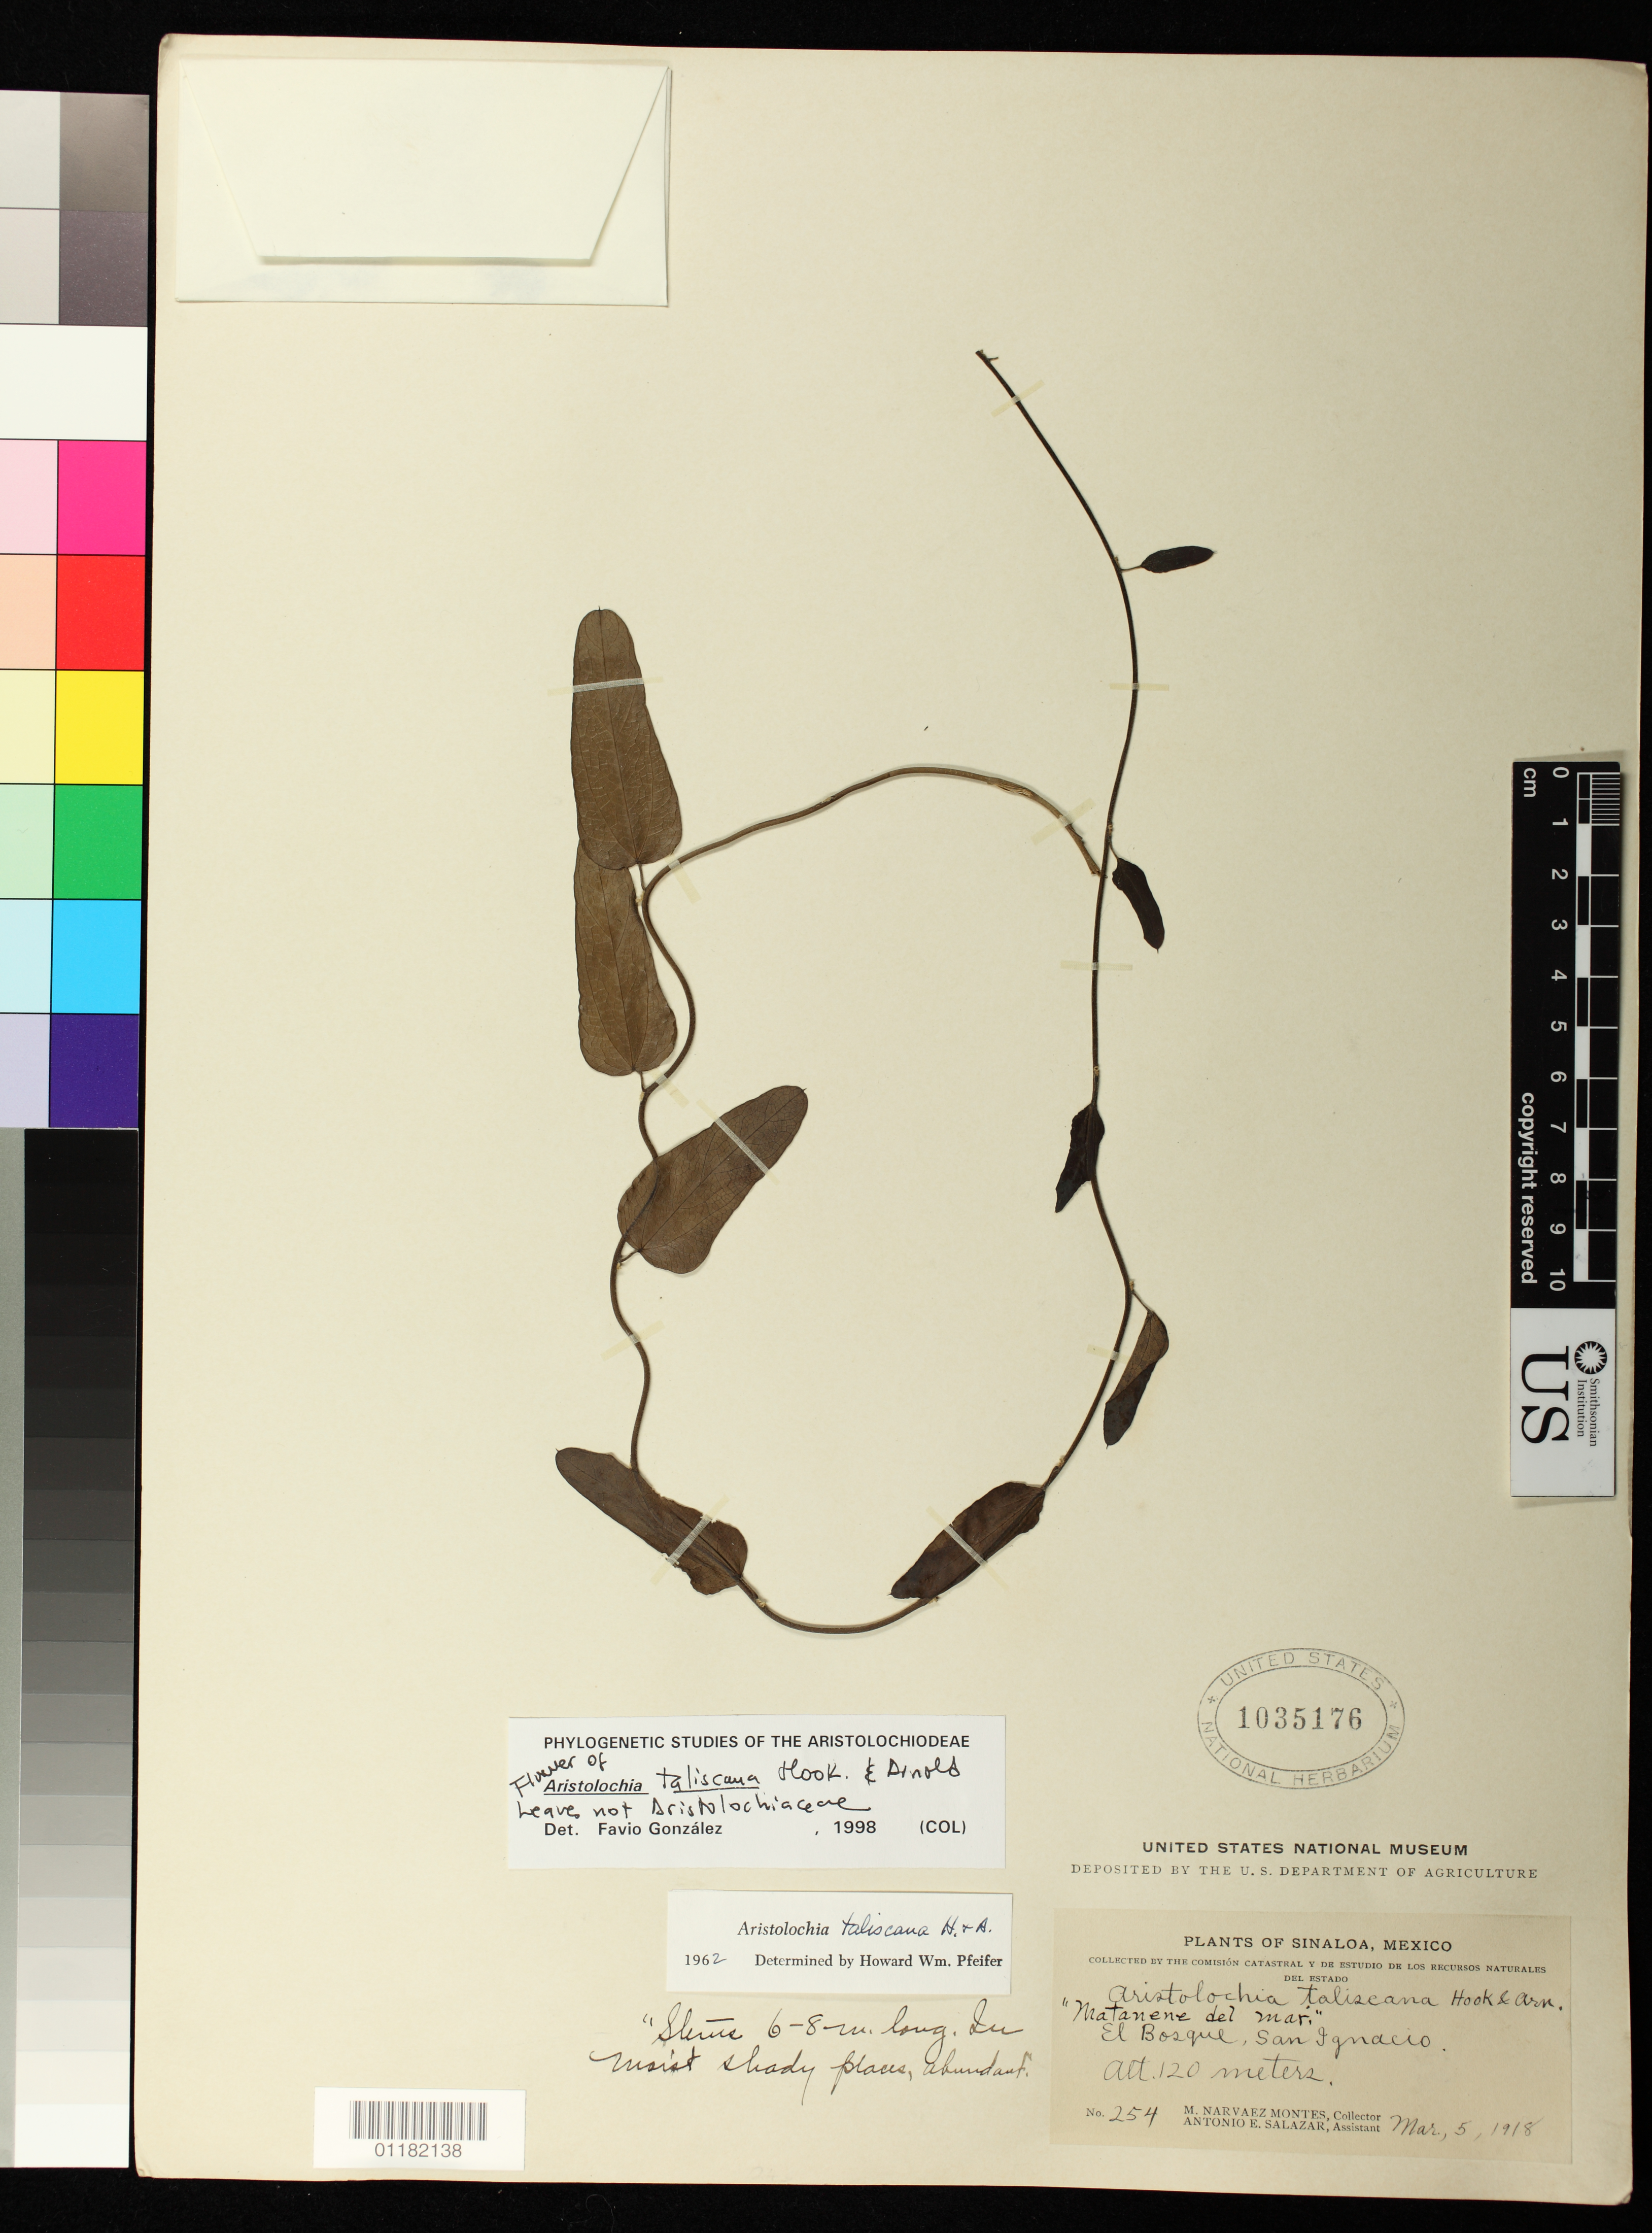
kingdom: Plantae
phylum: Tracheophyta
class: Magnoliopsida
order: Piperales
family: Aristolochiaceae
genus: Aristolochia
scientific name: Aristolochia taliscana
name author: Hook. & Arn.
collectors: M. Navarez Montes & A. E. Salazar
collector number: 254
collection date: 1918-02-27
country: Mexico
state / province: Sinaloa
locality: El Bosque, San Ignacio.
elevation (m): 120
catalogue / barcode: US 1035176